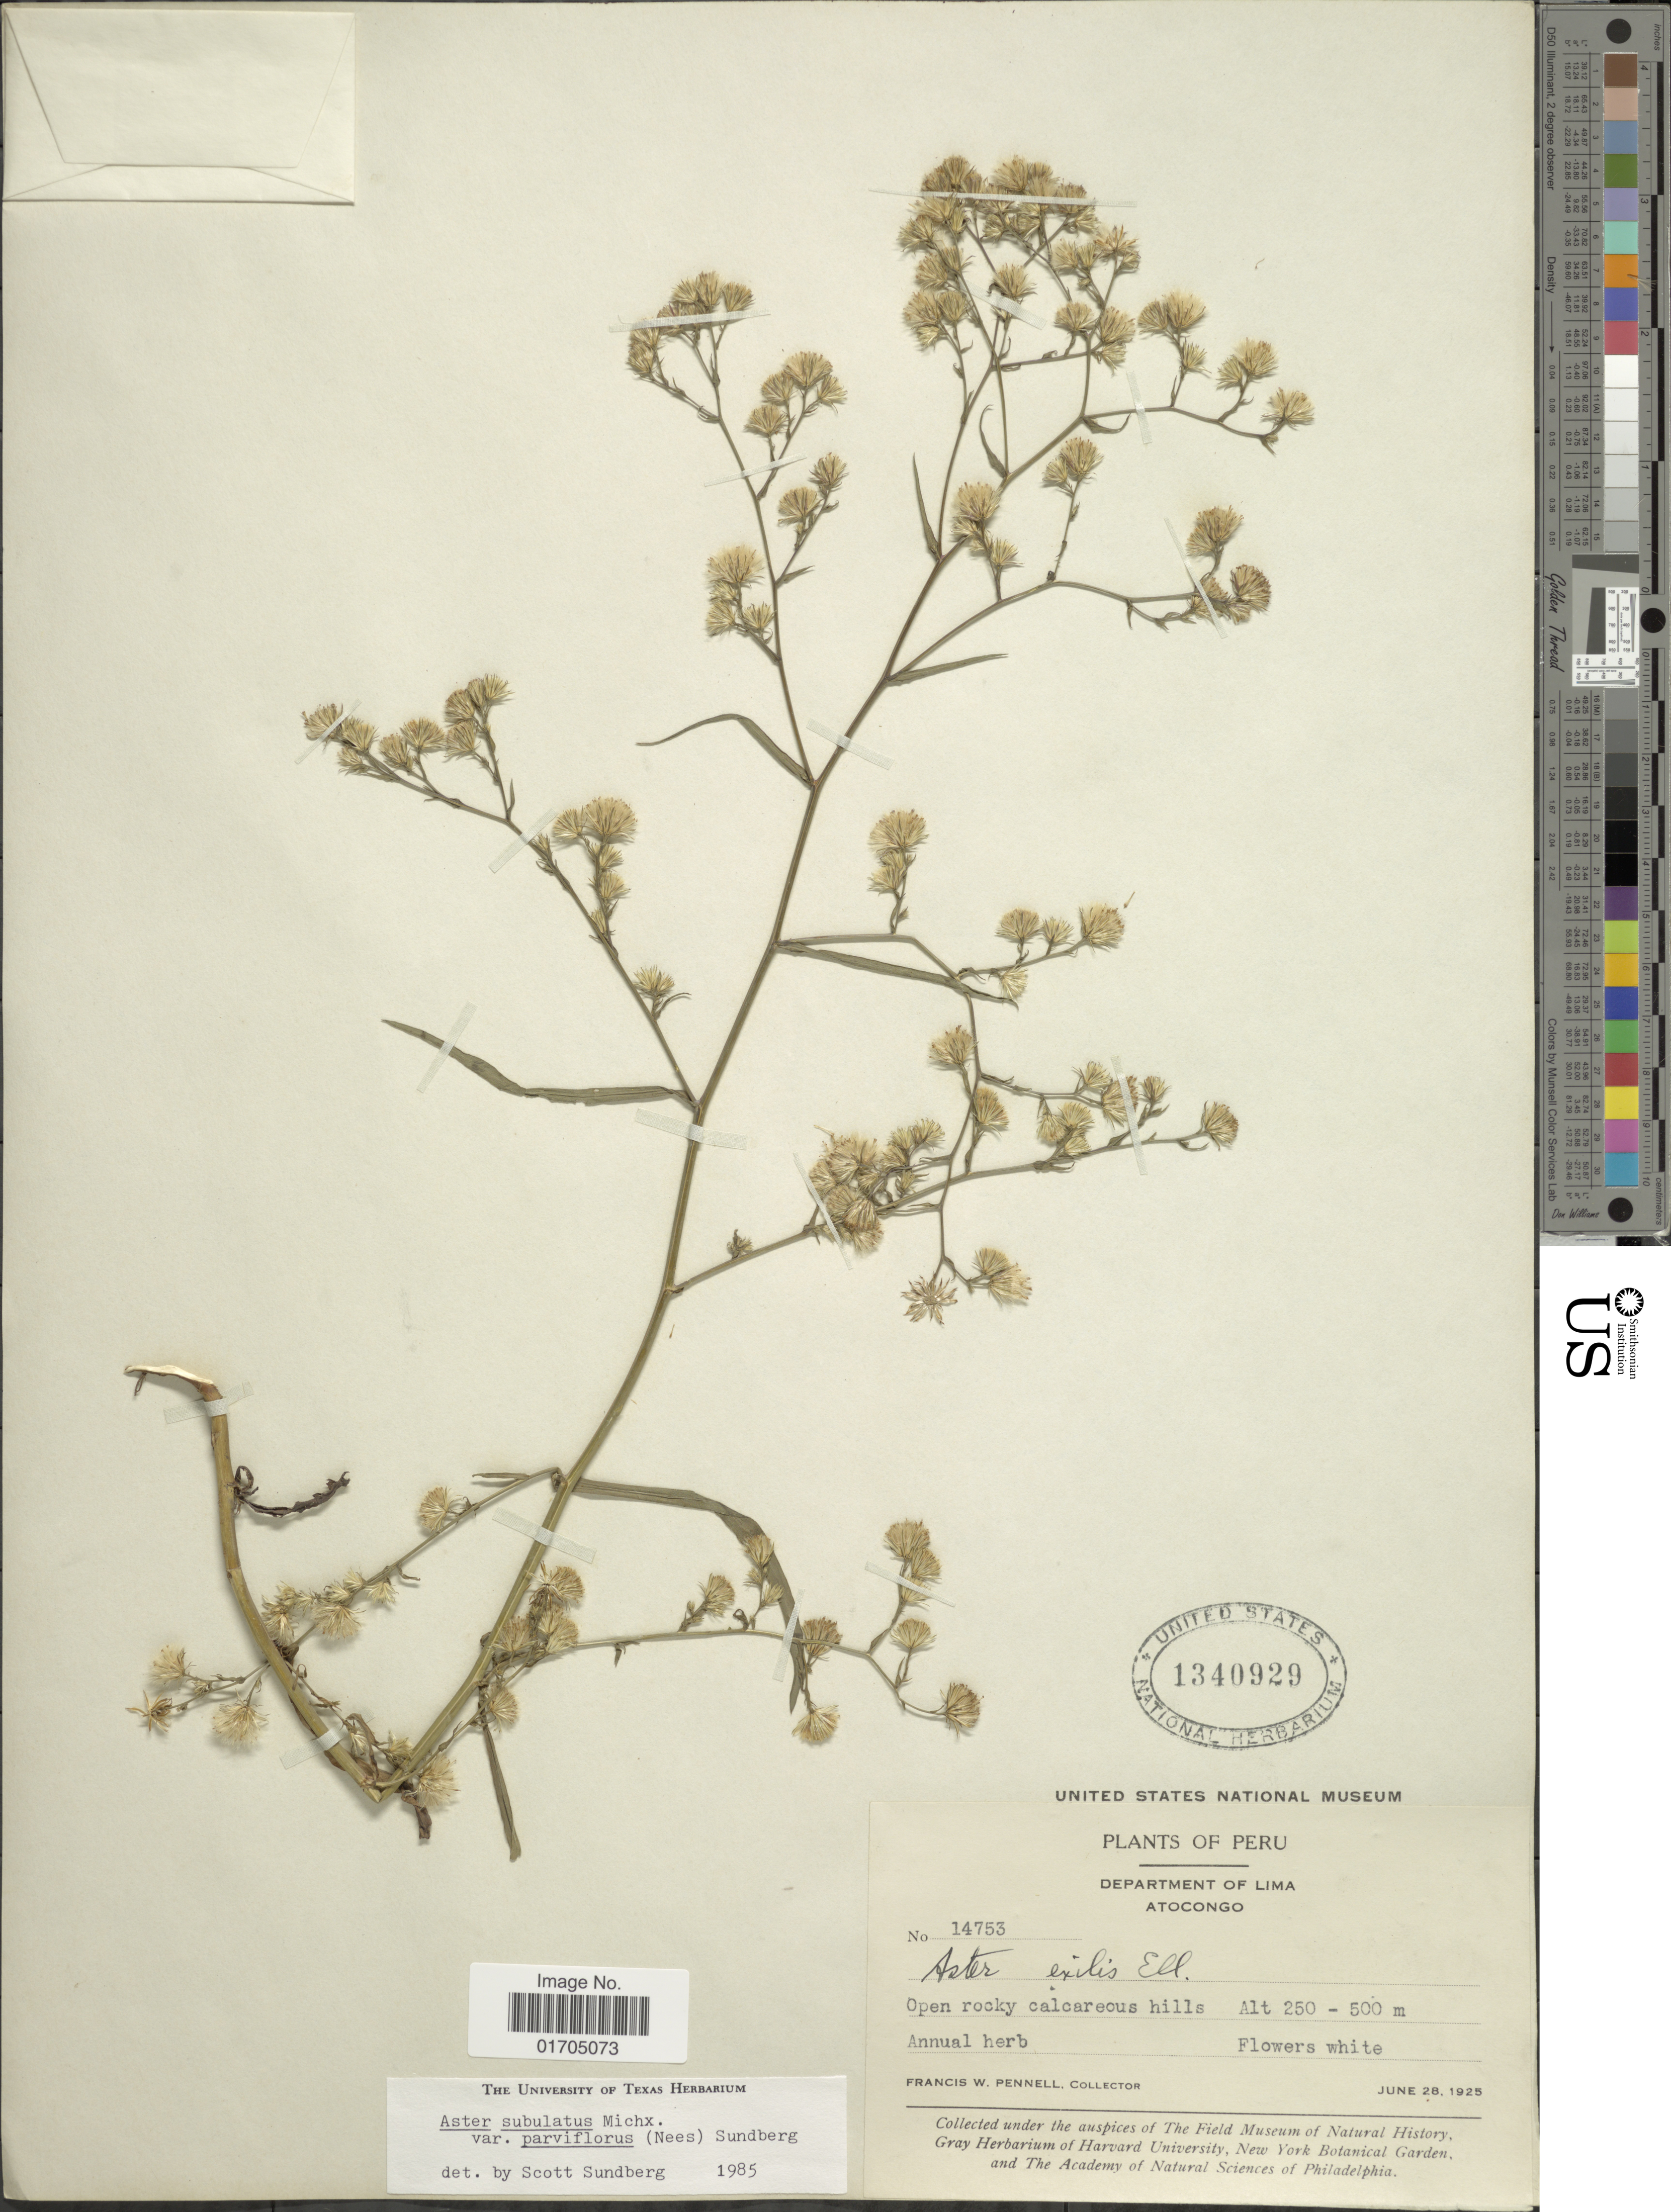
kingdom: Plantae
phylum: Tracheophyta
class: Magnoliopsida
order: Asterales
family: Asteraceae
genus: Symphyotrichum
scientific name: Symphyotrichum subulatum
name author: (Michx.) G.L. Nesom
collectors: F. W. Pennell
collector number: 14753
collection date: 1925-06-28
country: Peru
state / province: Lima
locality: Atocongo, Open rocky calcareous hills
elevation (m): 250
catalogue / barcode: US 1340929